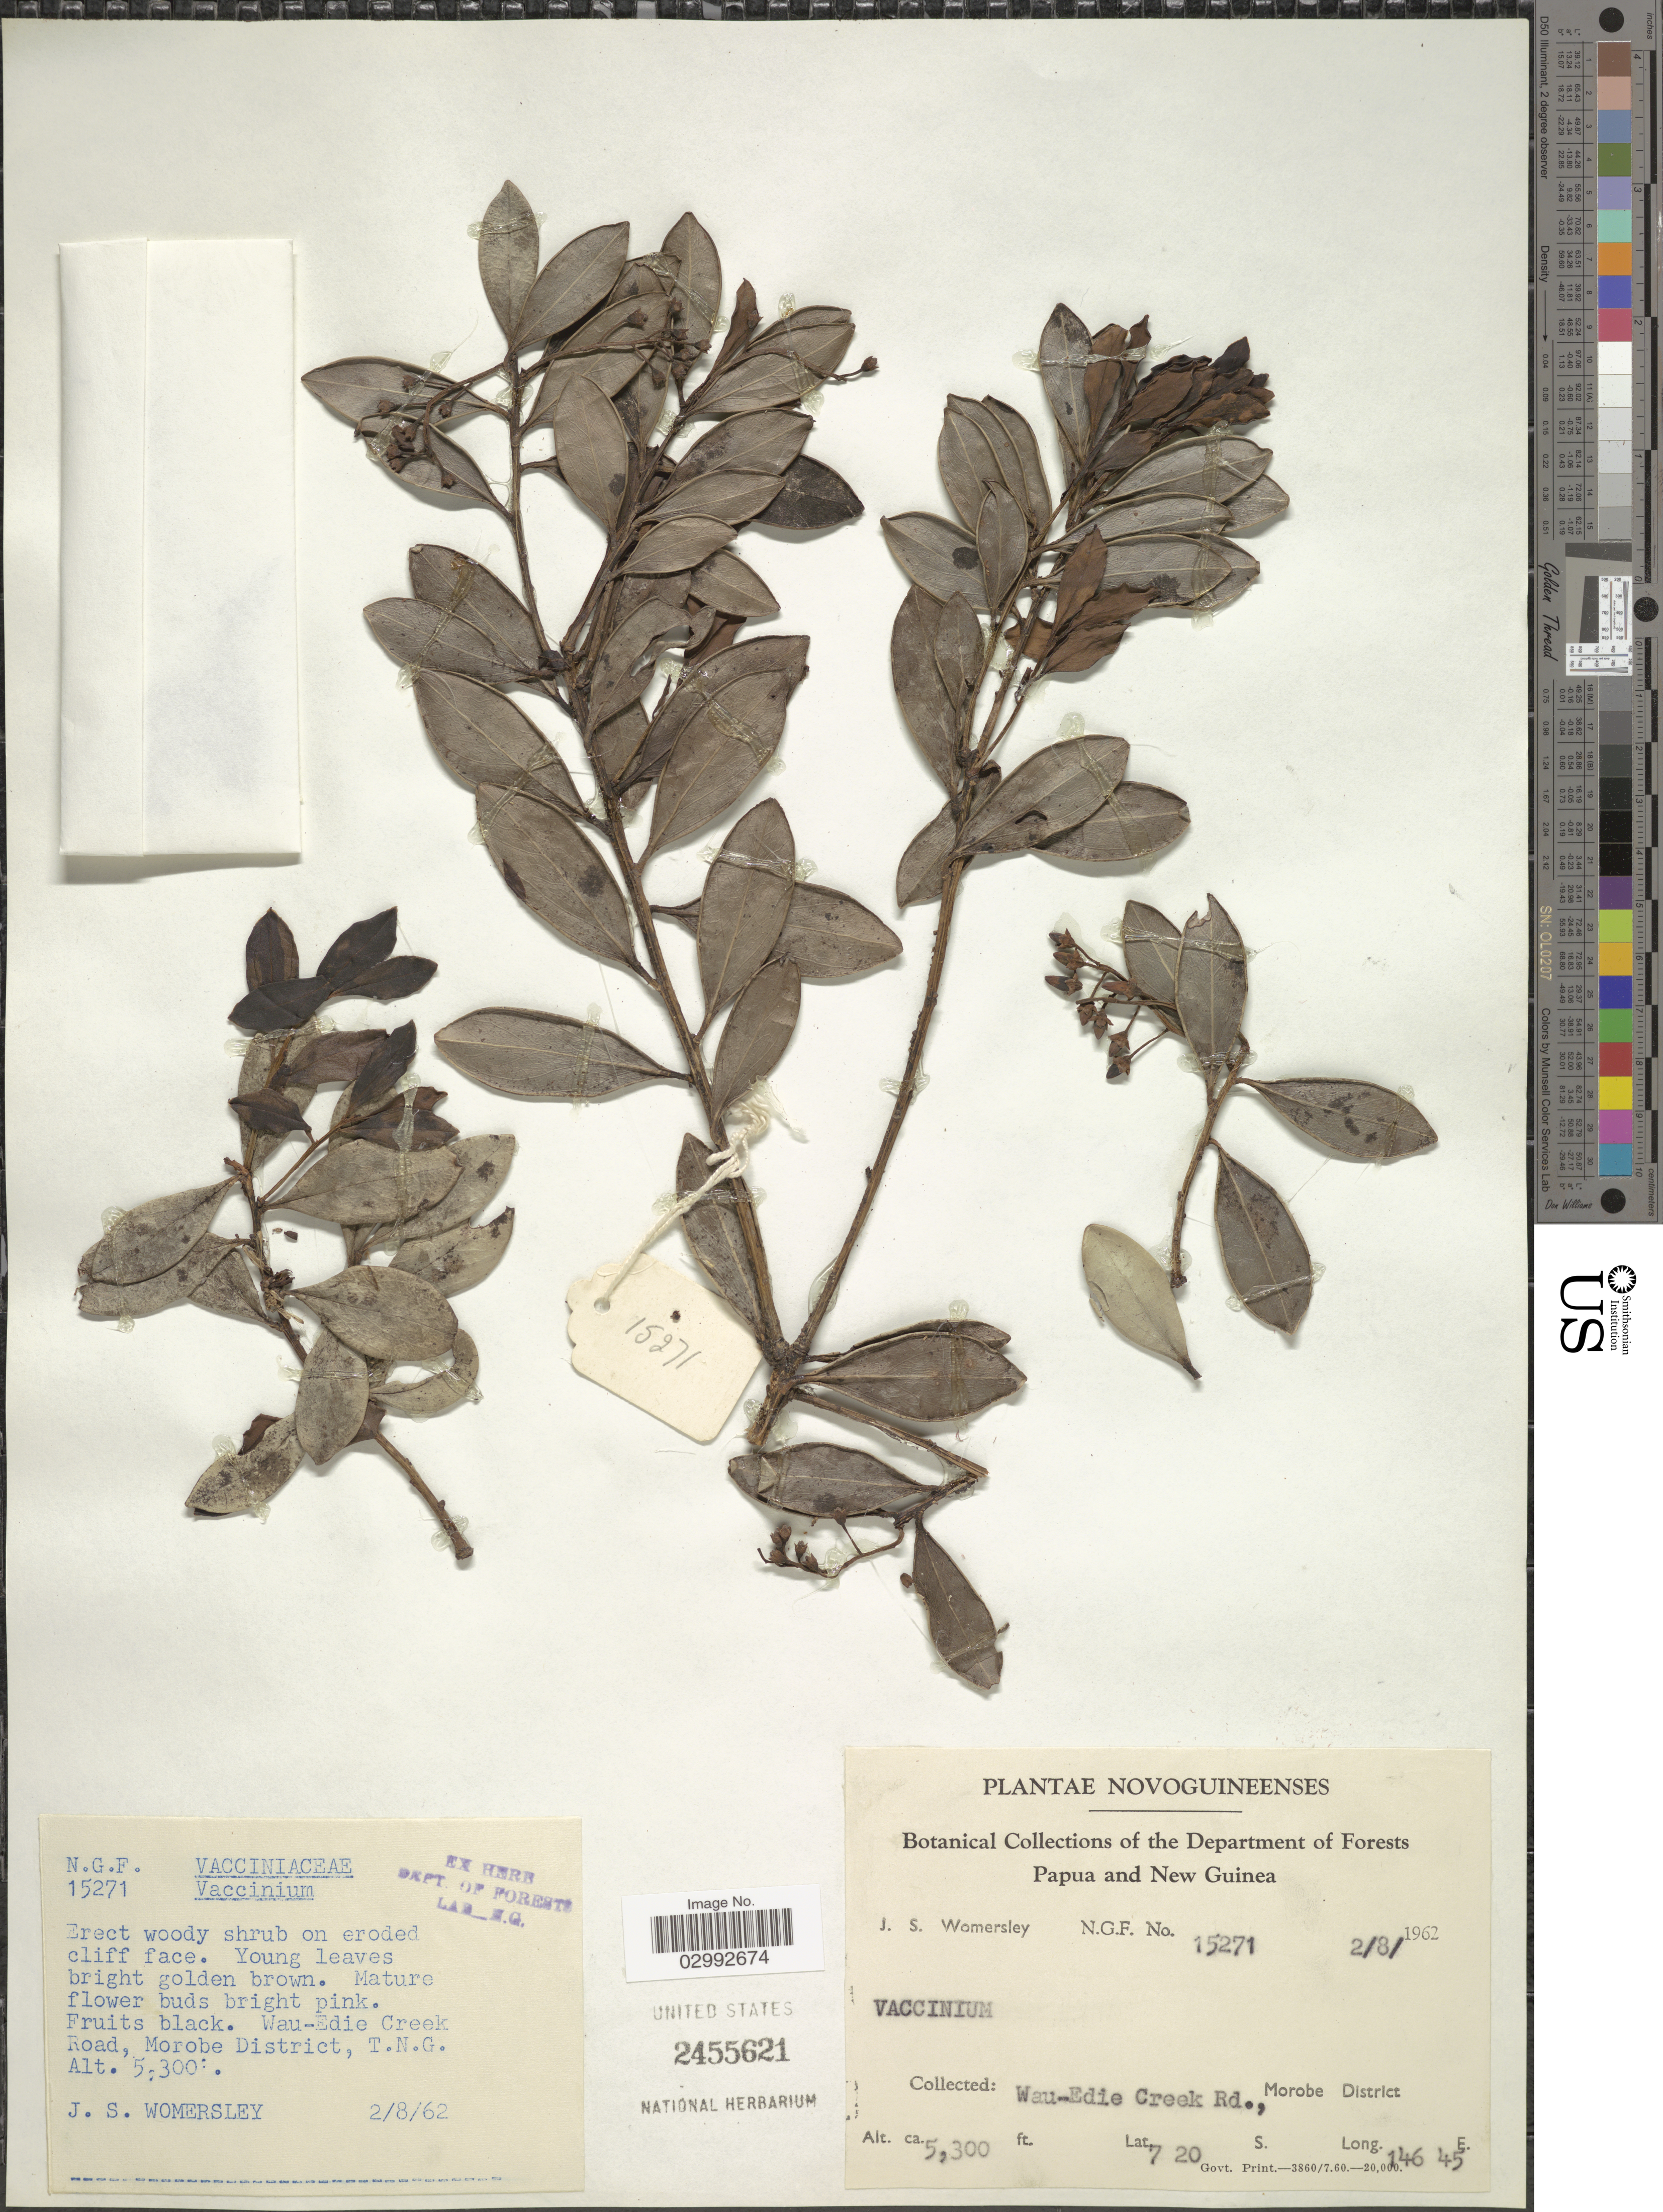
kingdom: Plantae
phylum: Tracheophyta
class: Magnoliopsida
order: Ericales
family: Ericaceae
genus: Vaccinium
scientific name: Vaccinium sp.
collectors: J. S. Womersley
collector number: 15271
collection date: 1962-08-02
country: Papua New Guinea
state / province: Morobe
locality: Wau-Edie Creek Rd., Morobe District, T.N.G.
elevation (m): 1615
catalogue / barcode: US 2455621